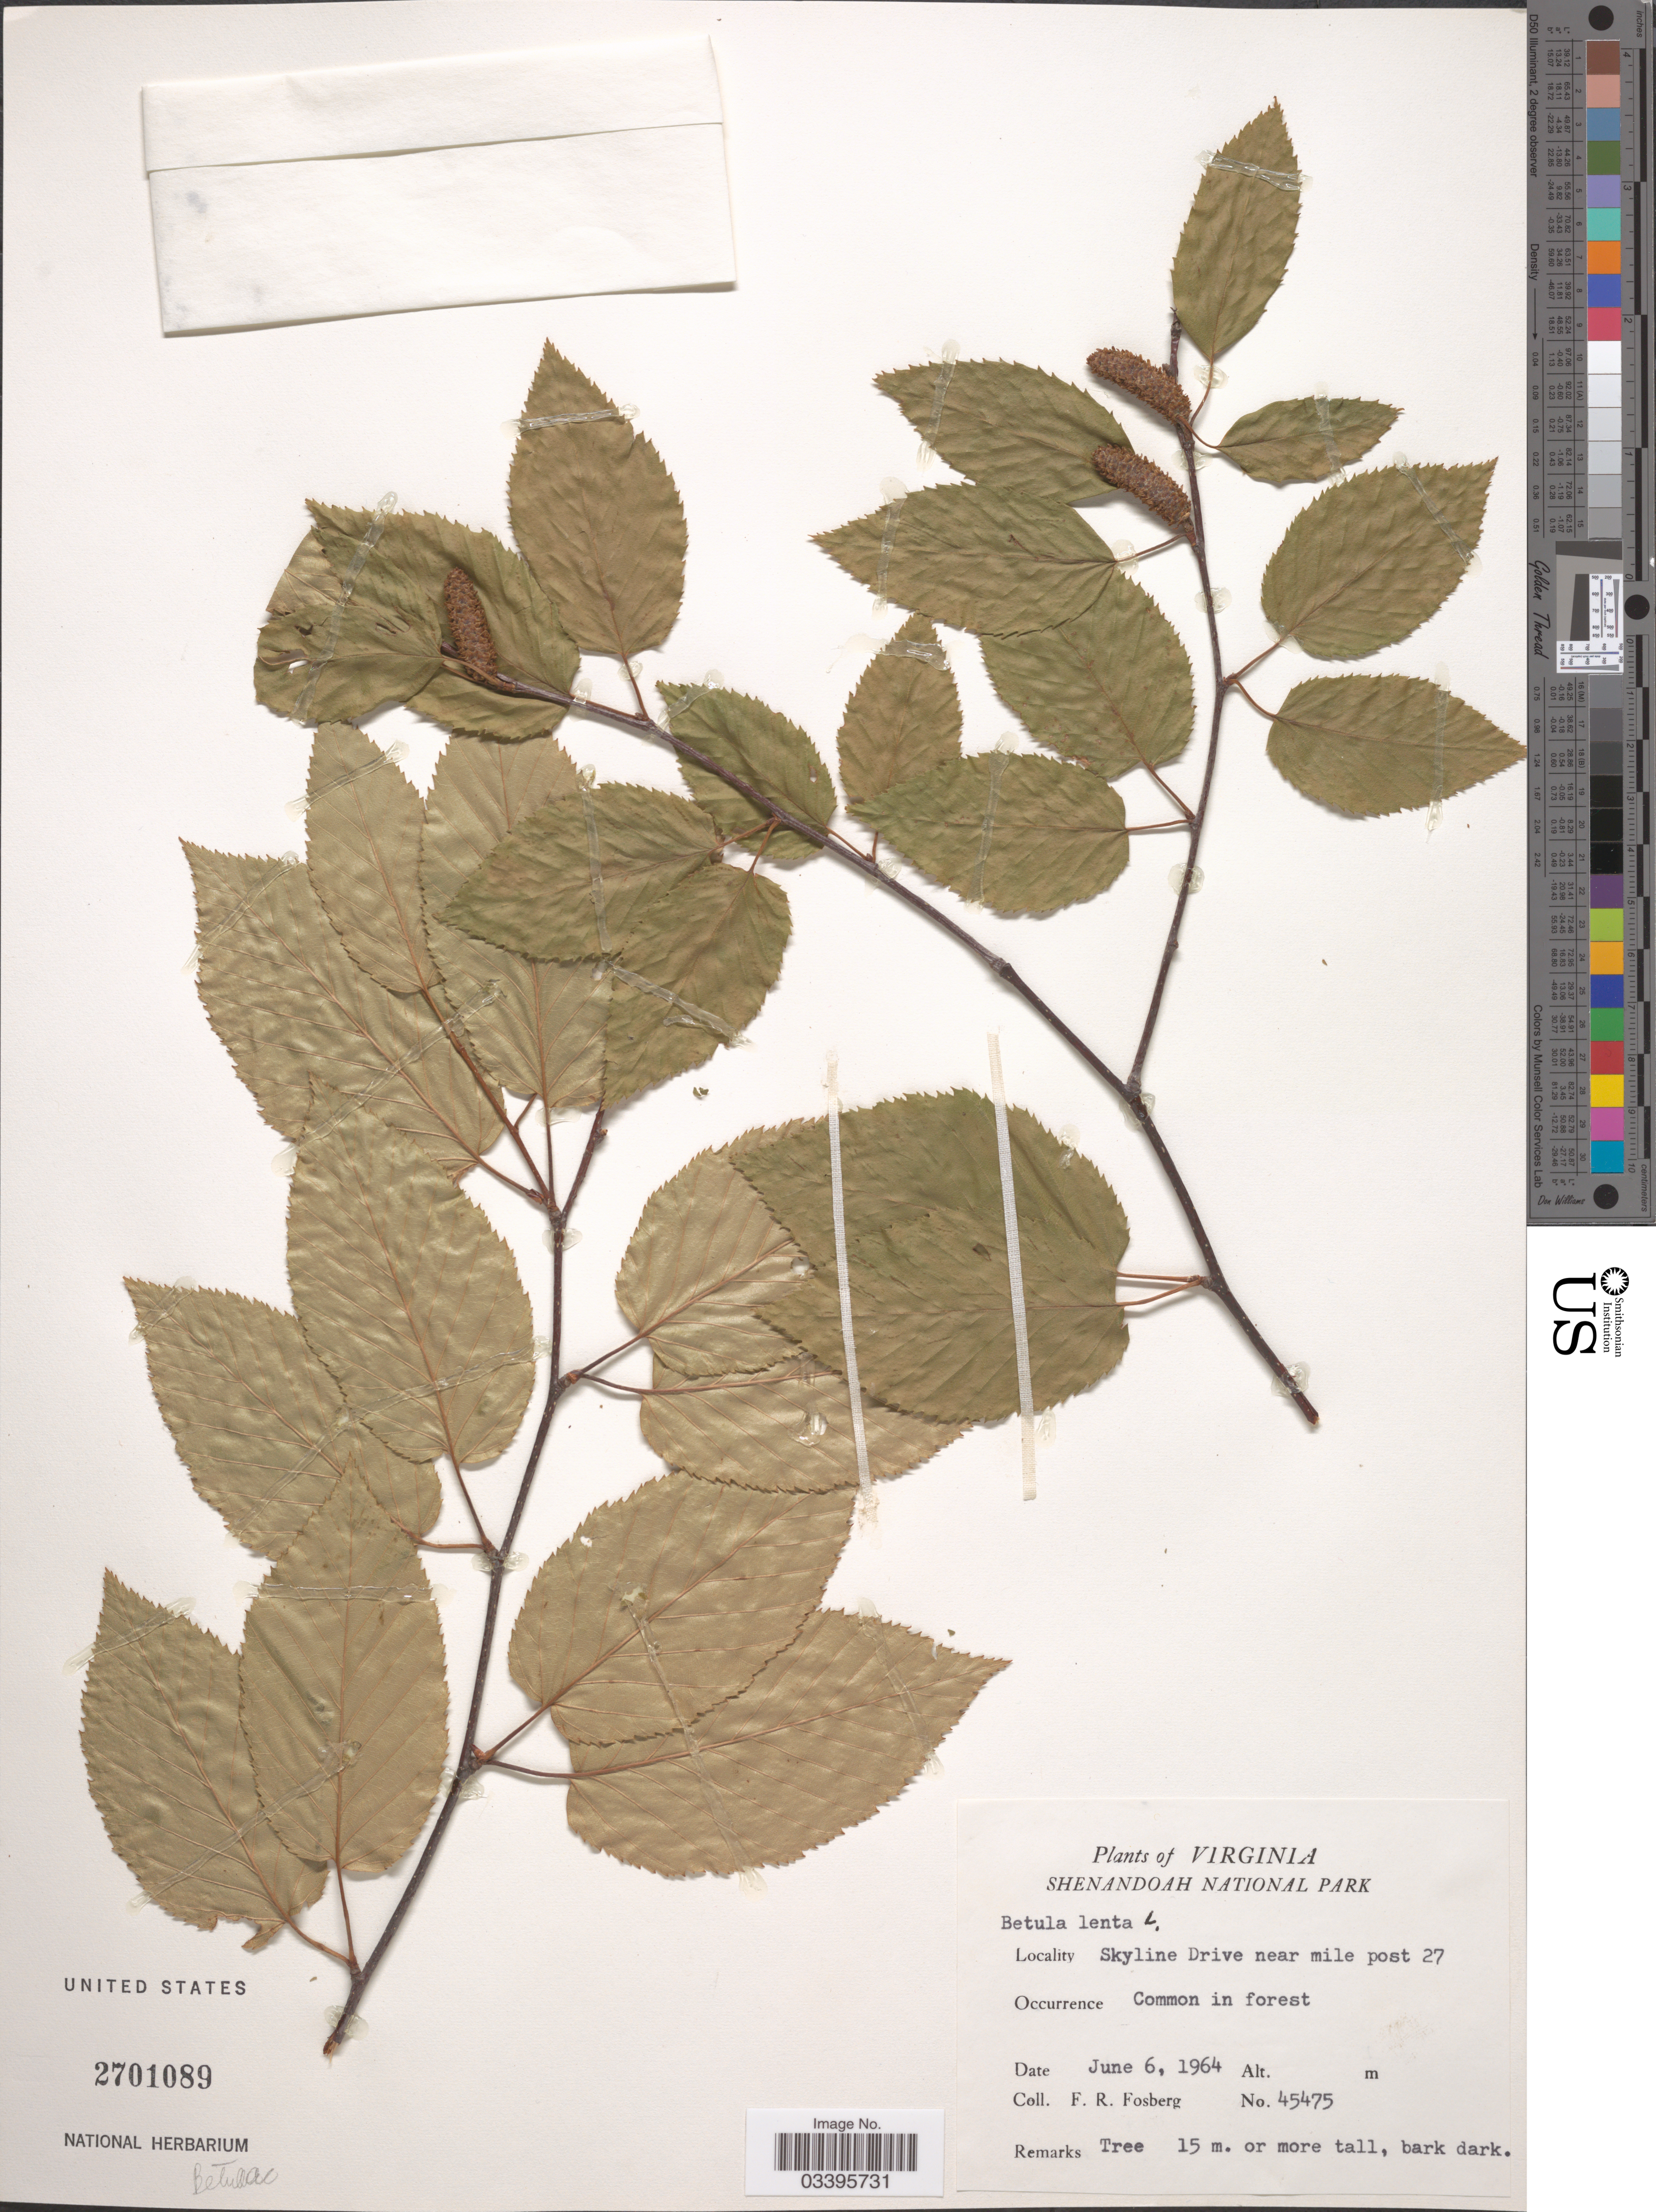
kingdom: Plantae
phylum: Tracheophyta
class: Magnoliopsida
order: Fagales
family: Betulaceae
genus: Betula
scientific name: Betula lenta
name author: L.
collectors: F. R. Fosberg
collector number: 45475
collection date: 1964-06-06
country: United States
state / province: Virginia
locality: Shenandoah National Park. Skyline Drive near mile post 27.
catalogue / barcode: US 2701089